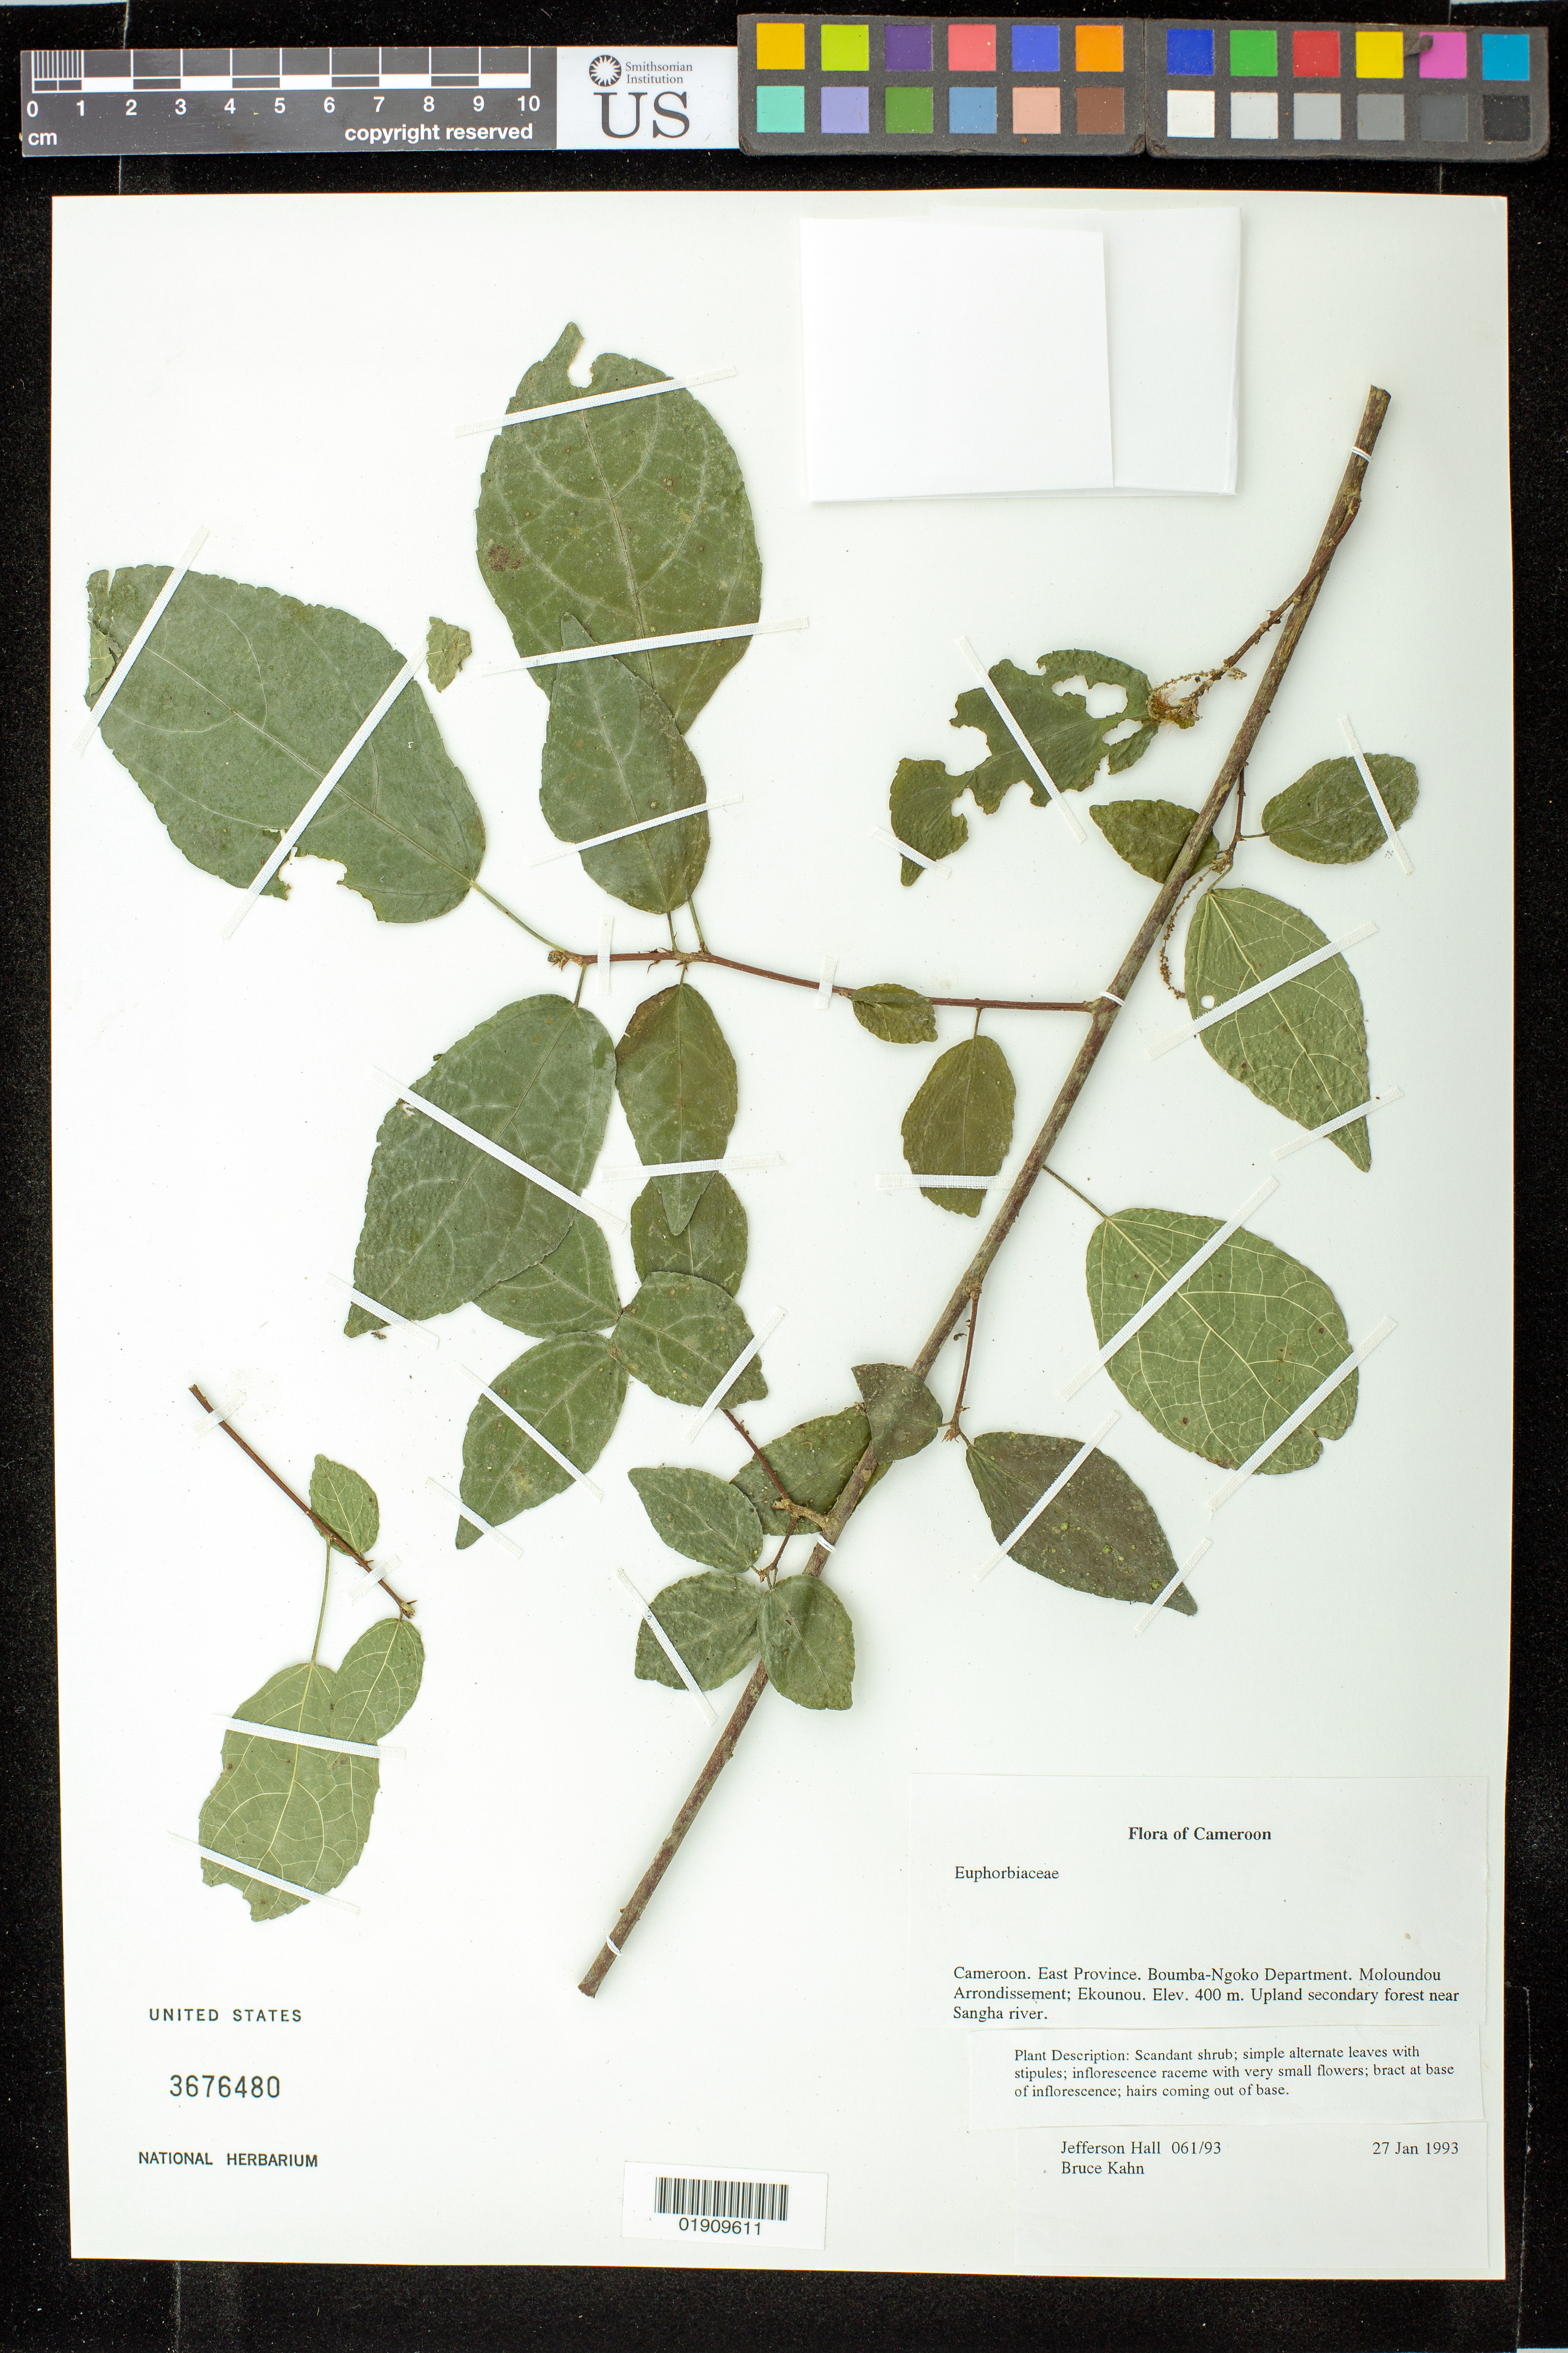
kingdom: Plantae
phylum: Tracheophyta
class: Magnoliopsida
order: Malpighiales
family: Euphorbiaceae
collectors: J. Hall & B. Khan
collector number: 061/93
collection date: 1993-01-27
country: Cameroon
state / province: Est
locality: Boumba-Ngoko Department. Moloundou Arrondissement; Moloundou Arrondissement; Ekounou.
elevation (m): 400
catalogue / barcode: US 3676480